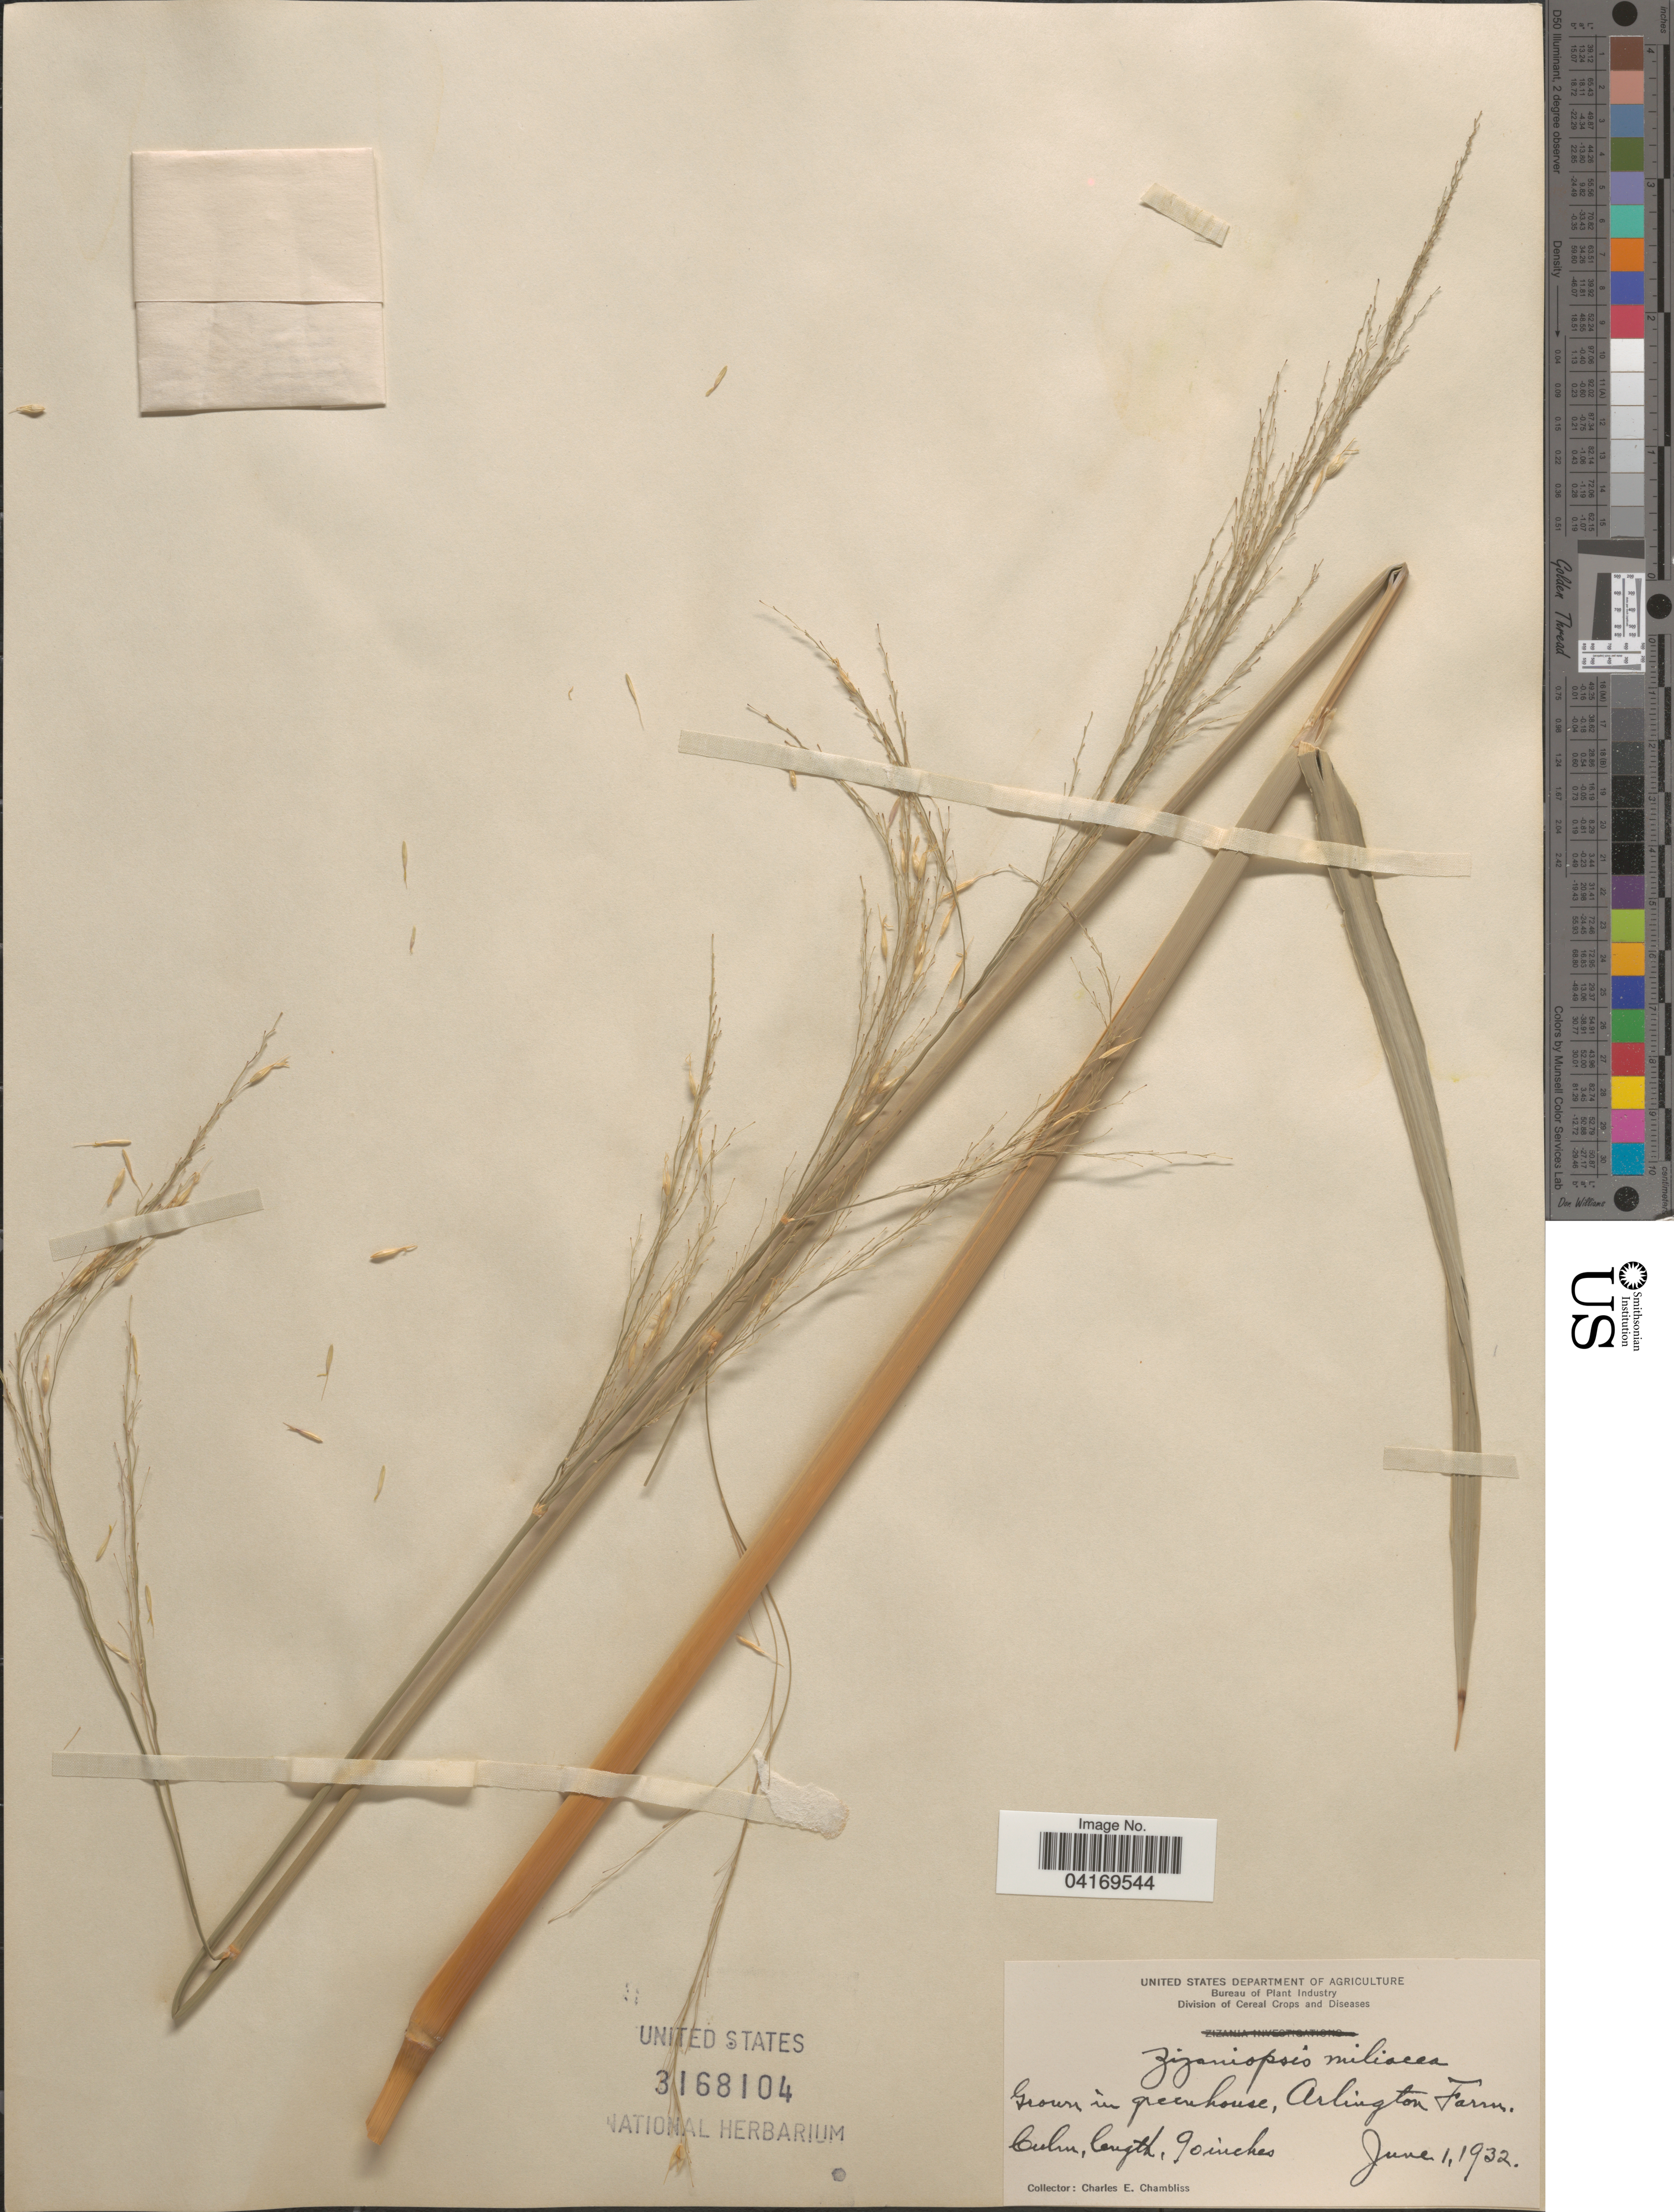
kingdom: Plantae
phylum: Tracheophyta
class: Liliopsida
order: Poales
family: Poaceae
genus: Zizaniopsis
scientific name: Zizaniopsis miliacea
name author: (Michx.) Döll & Asch.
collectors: C. Chambliss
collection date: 1932-06-01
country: United States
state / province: Virginia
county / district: Arlington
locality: In greenhouse, Arlington Farm.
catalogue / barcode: US 3168104